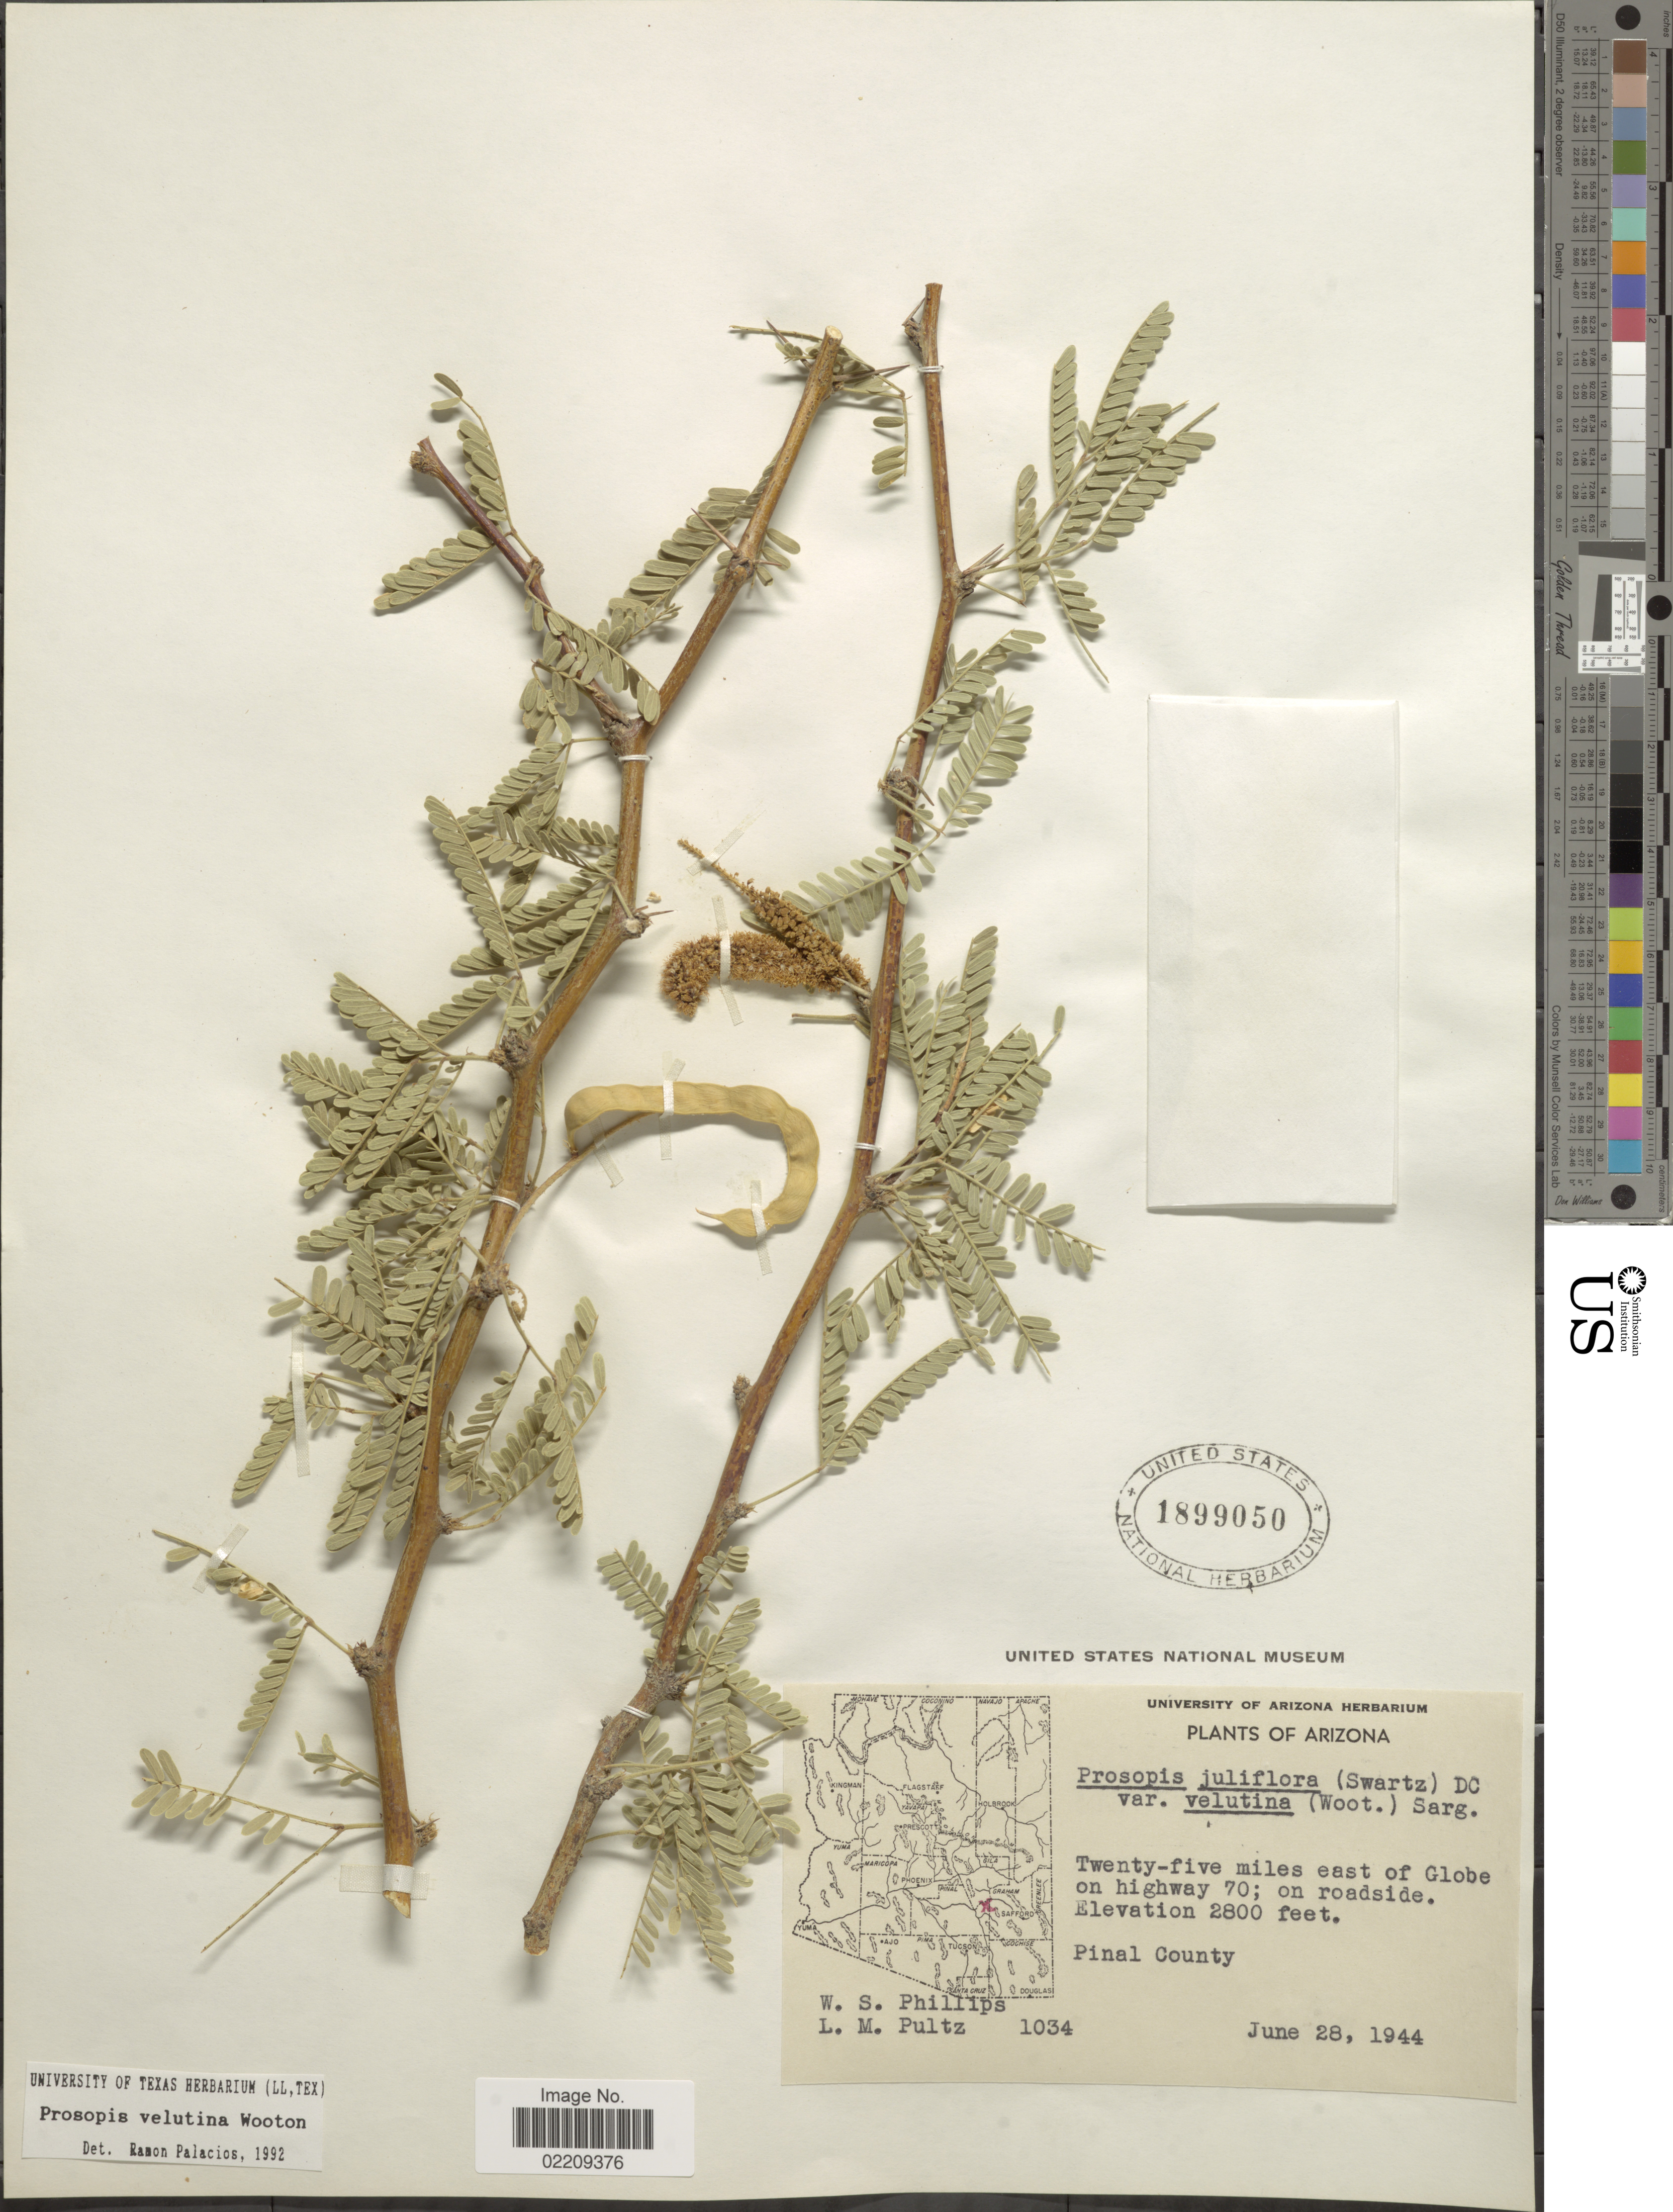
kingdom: Plantae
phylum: Tracheophyta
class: Magnoliopsida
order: Fabales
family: Fabaceae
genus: Neltuma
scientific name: Neltuma velutina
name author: (Wooton) Britton & Rose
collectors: W. S. Phillips & L. Pultz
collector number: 1034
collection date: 1944-06-28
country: United States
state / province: Arizona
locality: Twenty-five miles east of Globe on highway 70; on roadside, Pinal County.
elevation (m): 853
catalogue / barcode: US 1899050